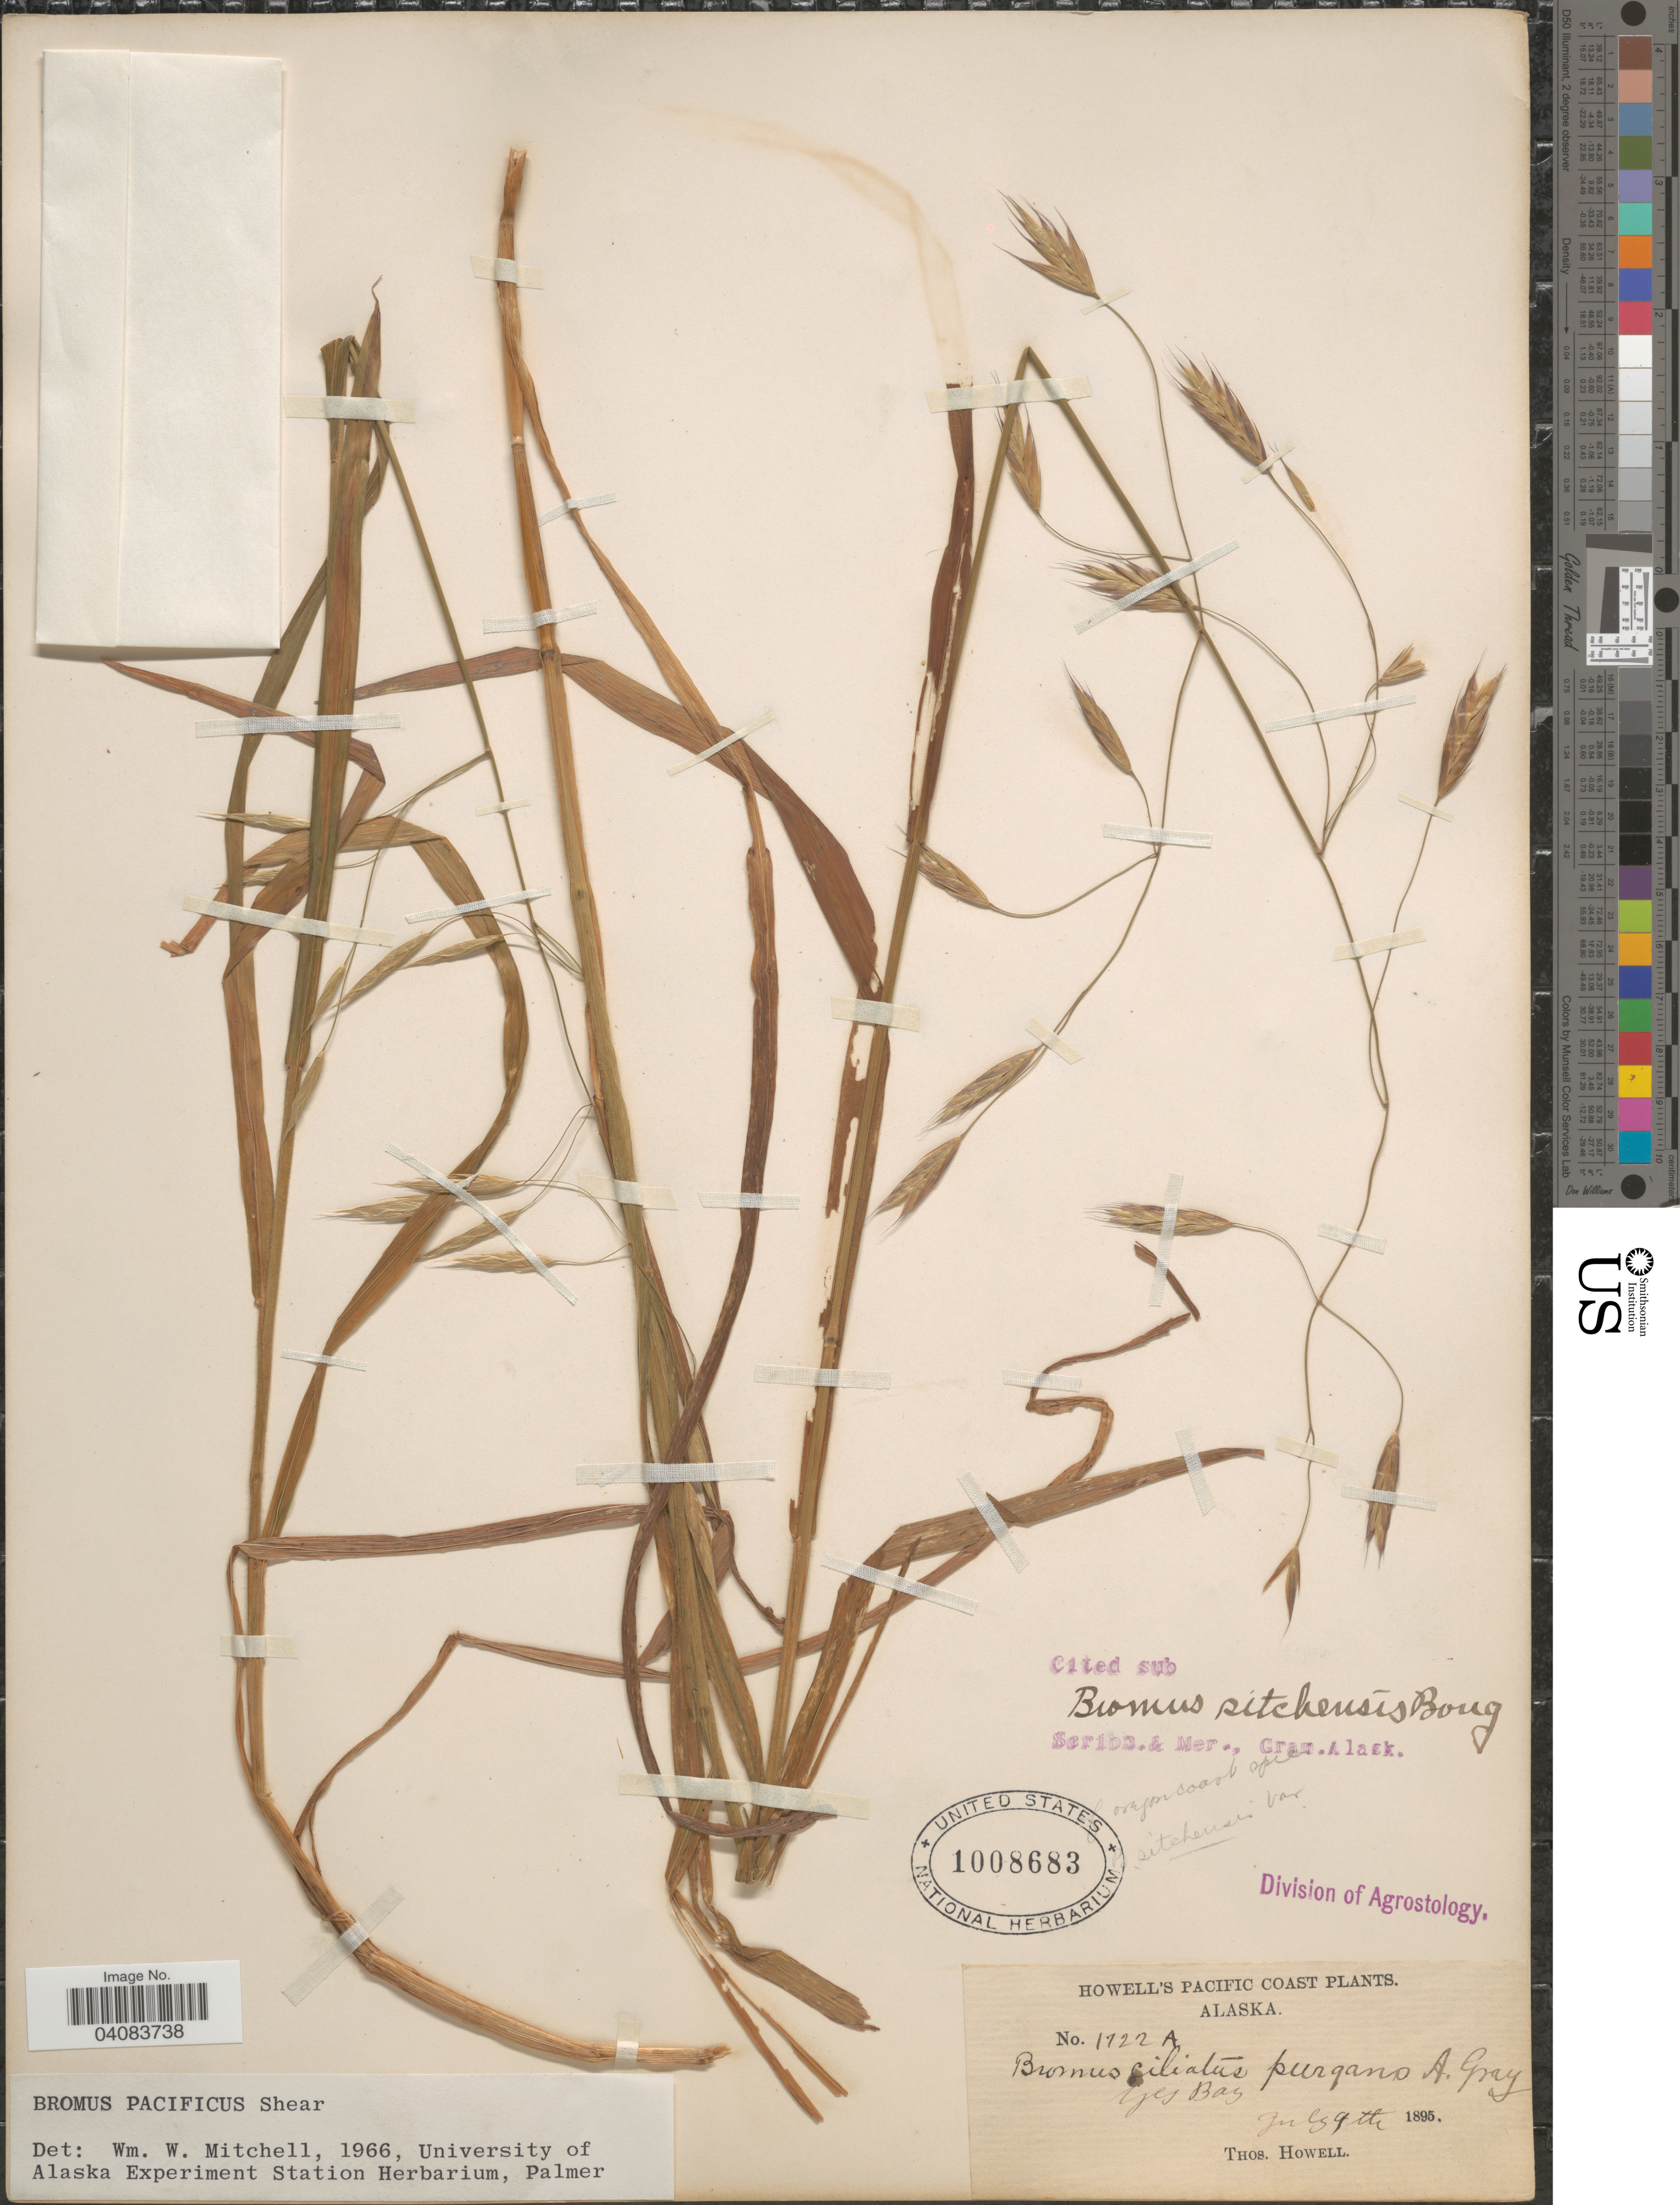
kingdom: Plantae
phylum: Tracheophyta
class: Liliopsida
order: Poales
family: Poaceae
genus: Bromus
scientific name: Bromus pacificus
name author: Shear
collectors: T. Howell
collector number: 1722A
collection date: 1895-07-09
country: United States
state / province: Alaska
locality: Pacific Coast. Yes Bay.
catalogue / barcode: US 1008683